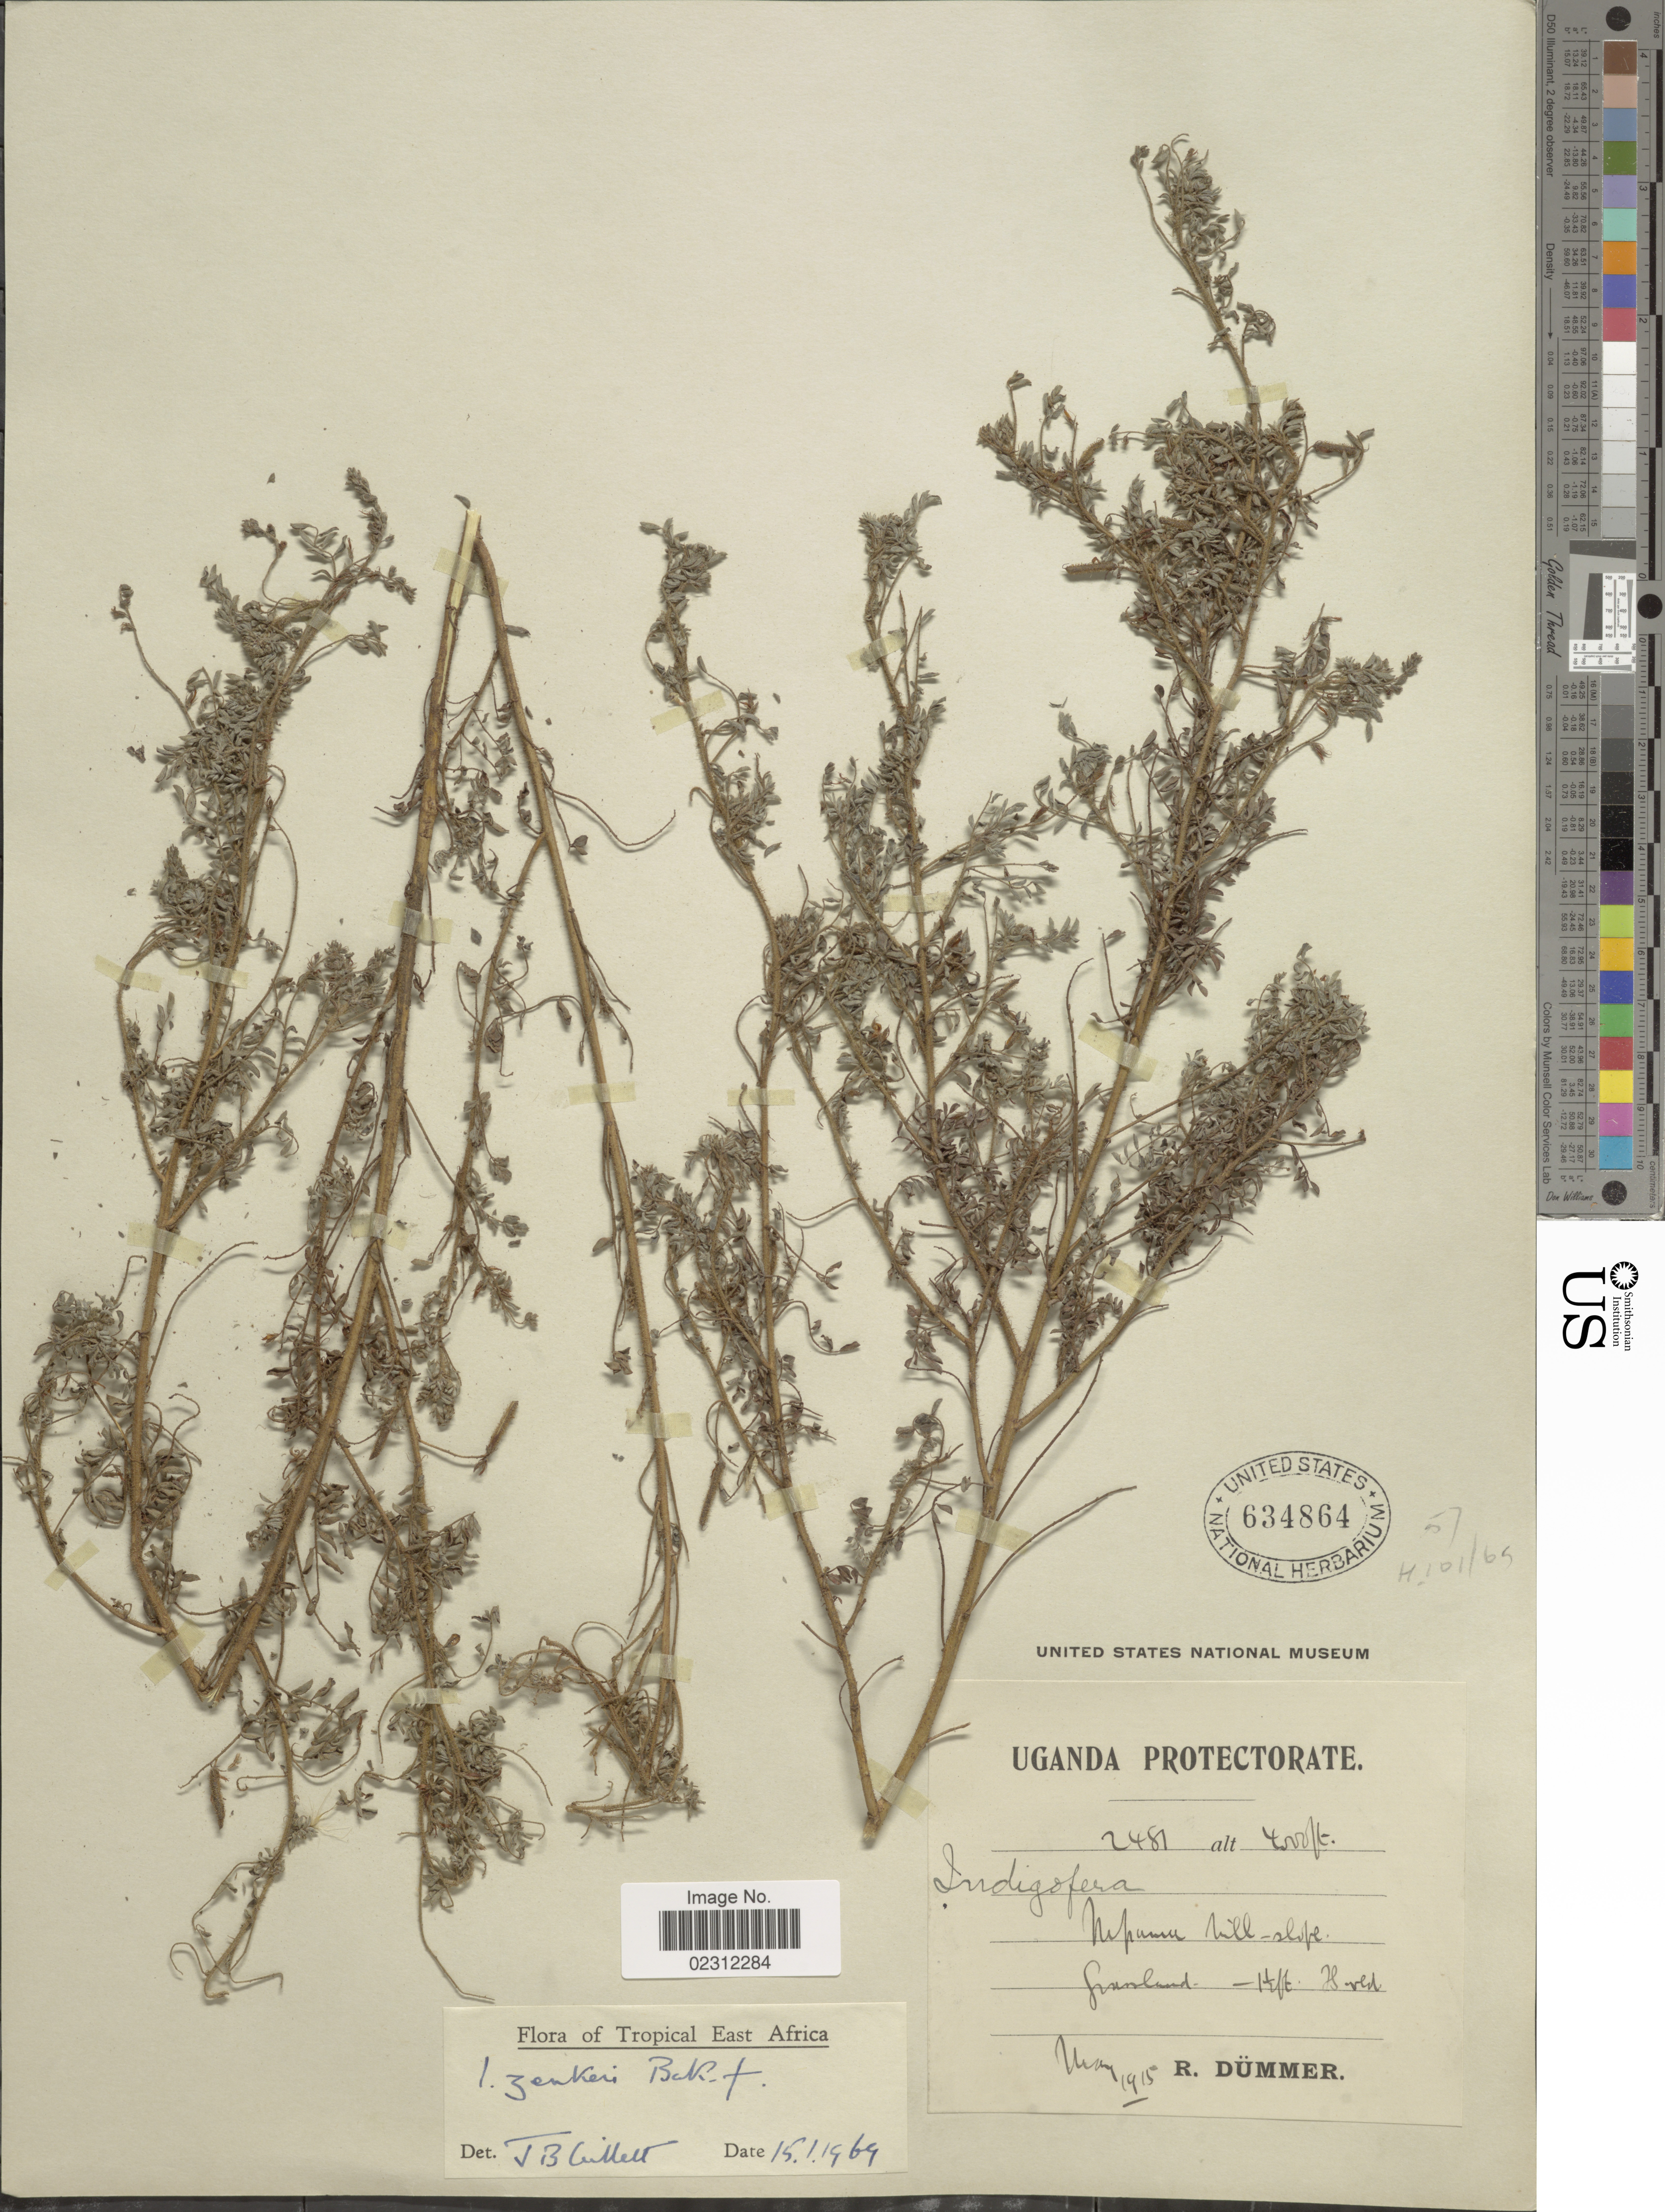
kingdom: Plantae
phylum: Tracheophyta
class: Magnoliopsida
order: Fabales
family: Fabaceae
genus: Indigofera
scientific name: Indigofera zenkeri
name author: Baker f.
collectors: R. Dümmer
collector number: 2481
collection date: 1915-05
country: Uganda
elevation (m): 1219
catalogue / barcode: US 634864